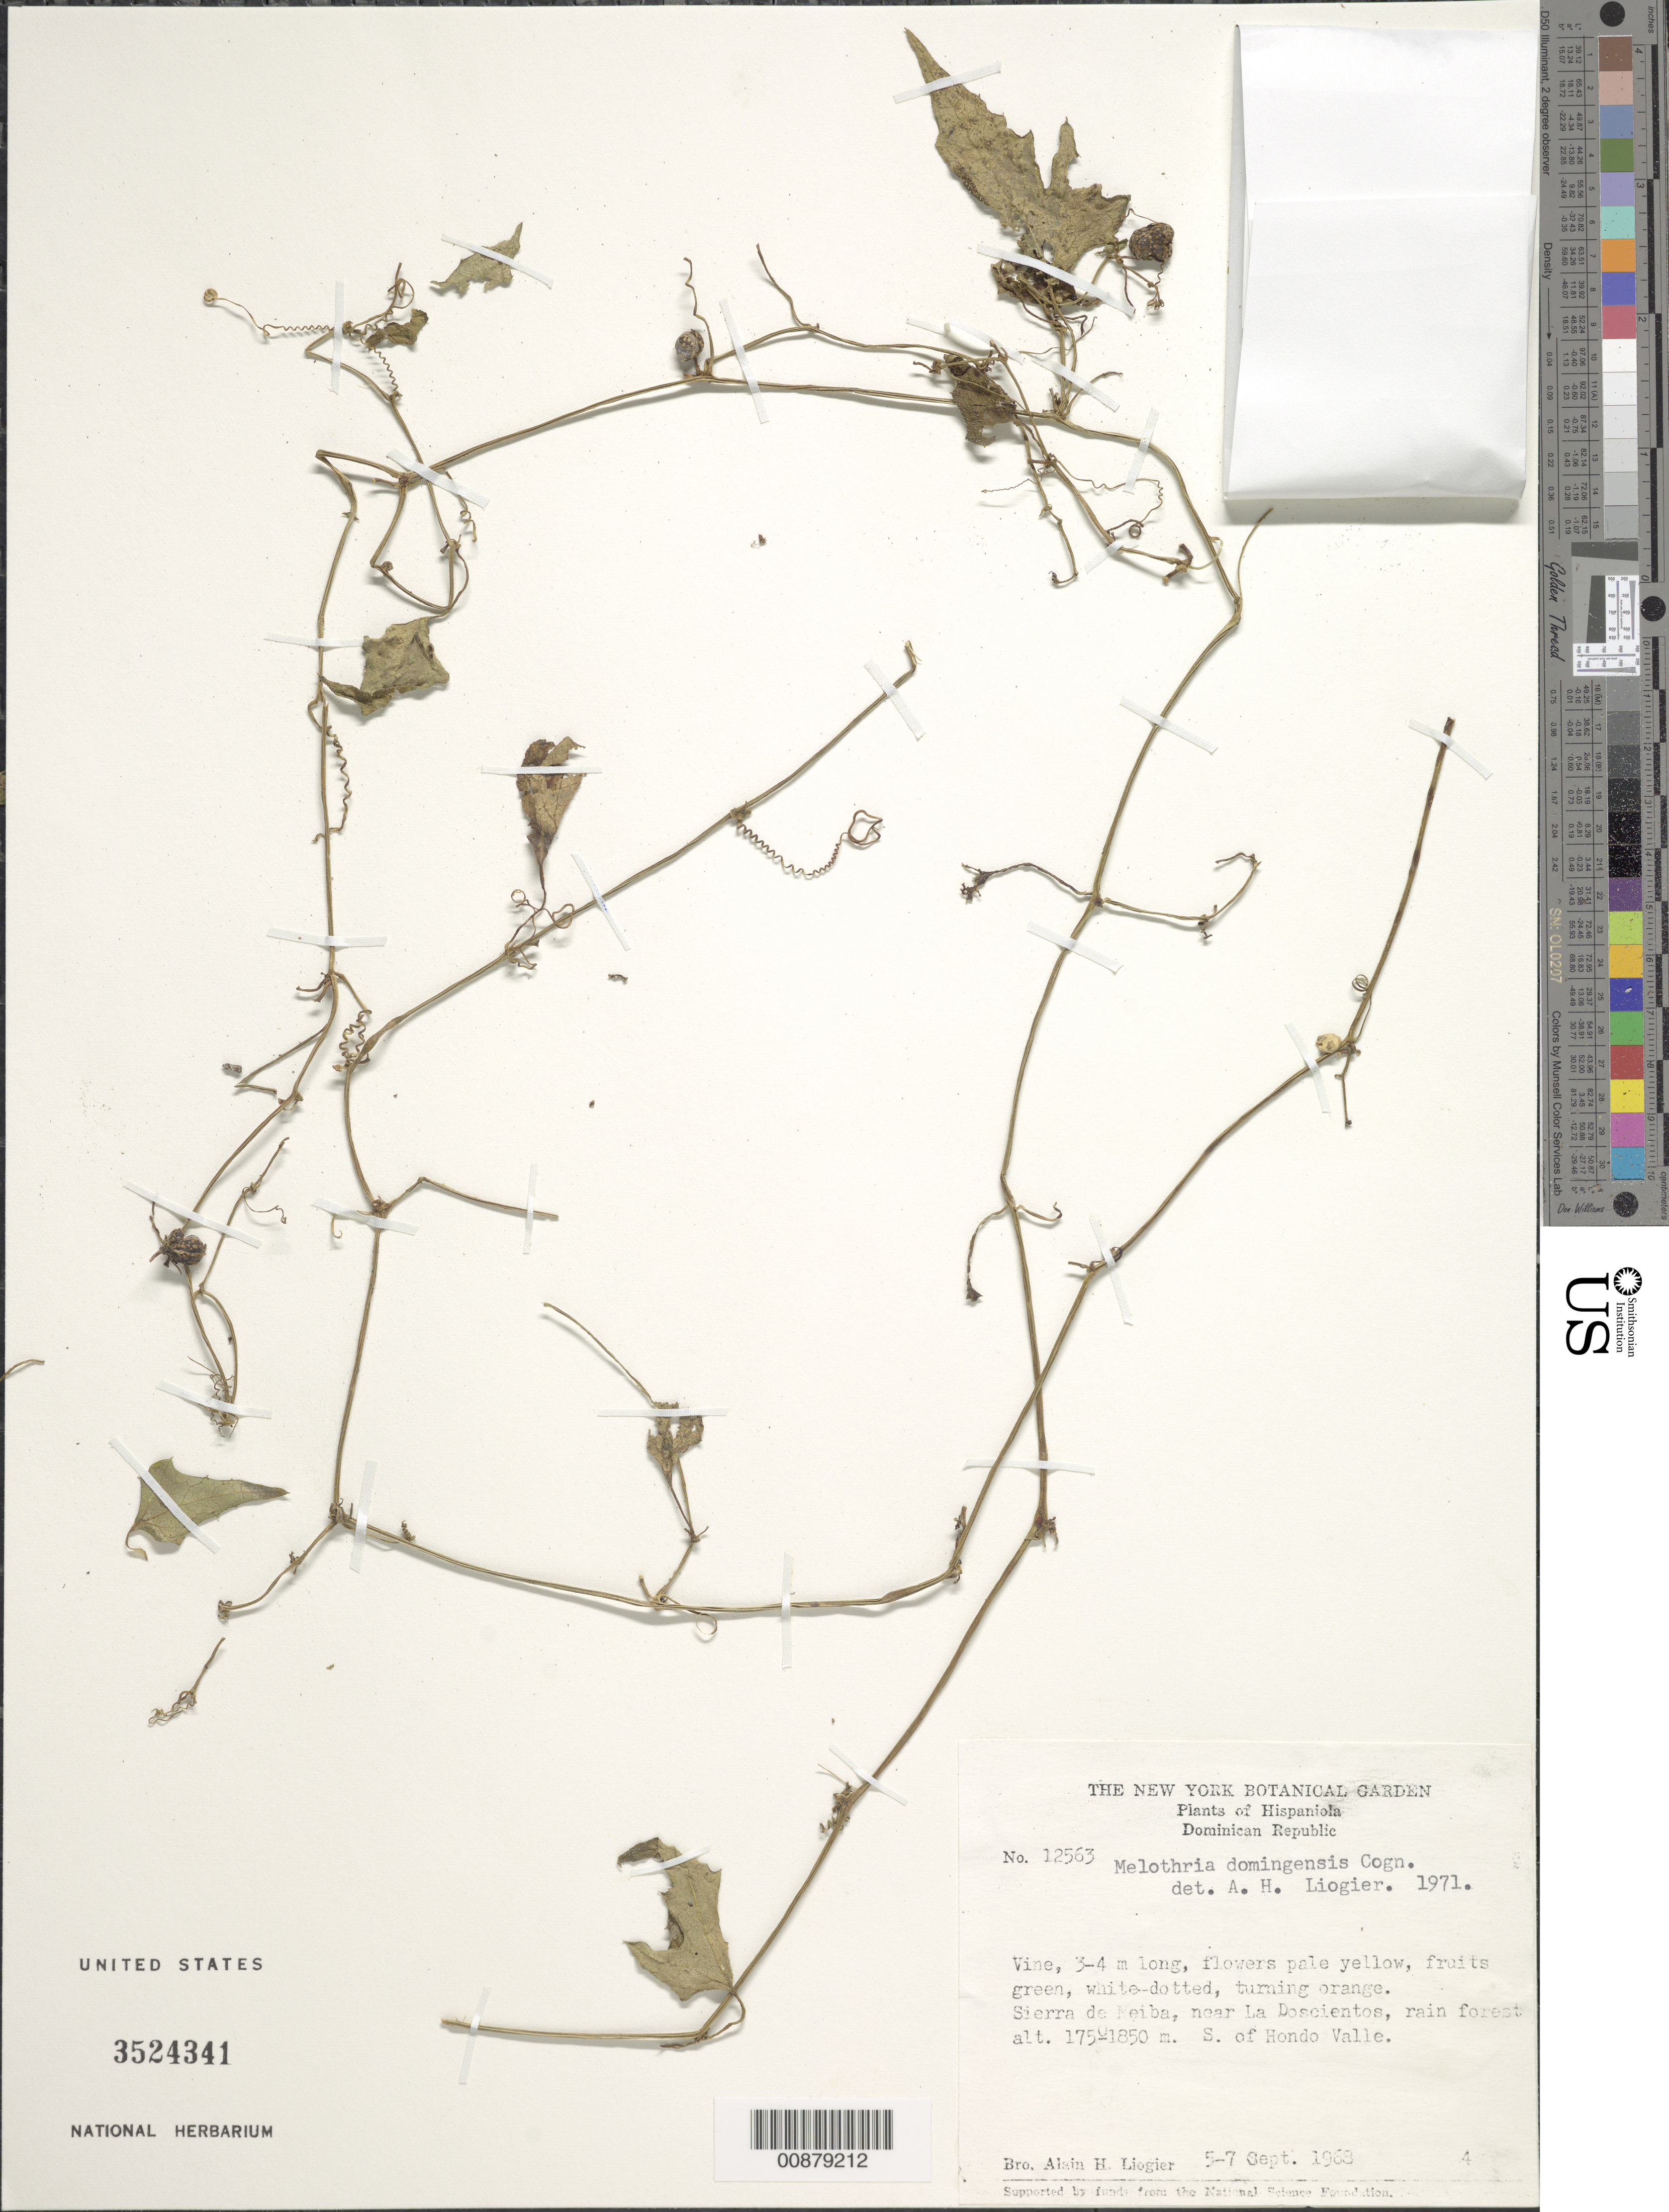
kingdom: Plantae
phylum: Tracheophyta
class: Magnoliopsida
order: Cucurbitales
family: Cucurbitaceae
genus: Cayaponia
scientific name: Cayaponia domingensis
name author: (Cogn.) H. Schaef. & M. Nee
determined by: Nee, Michael H.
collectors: A. H. Liogier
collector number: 12563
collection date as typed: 05 Sep 1968 to 07 Sep 1968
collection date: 1968-09-05/1968-09-07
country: Dominican Republic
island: Hispaniola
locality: Sierra de Neiba, near La Doscientos, S of Hondo Valle.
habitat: Rain forest.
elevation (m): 1750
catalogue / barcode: US 3524341